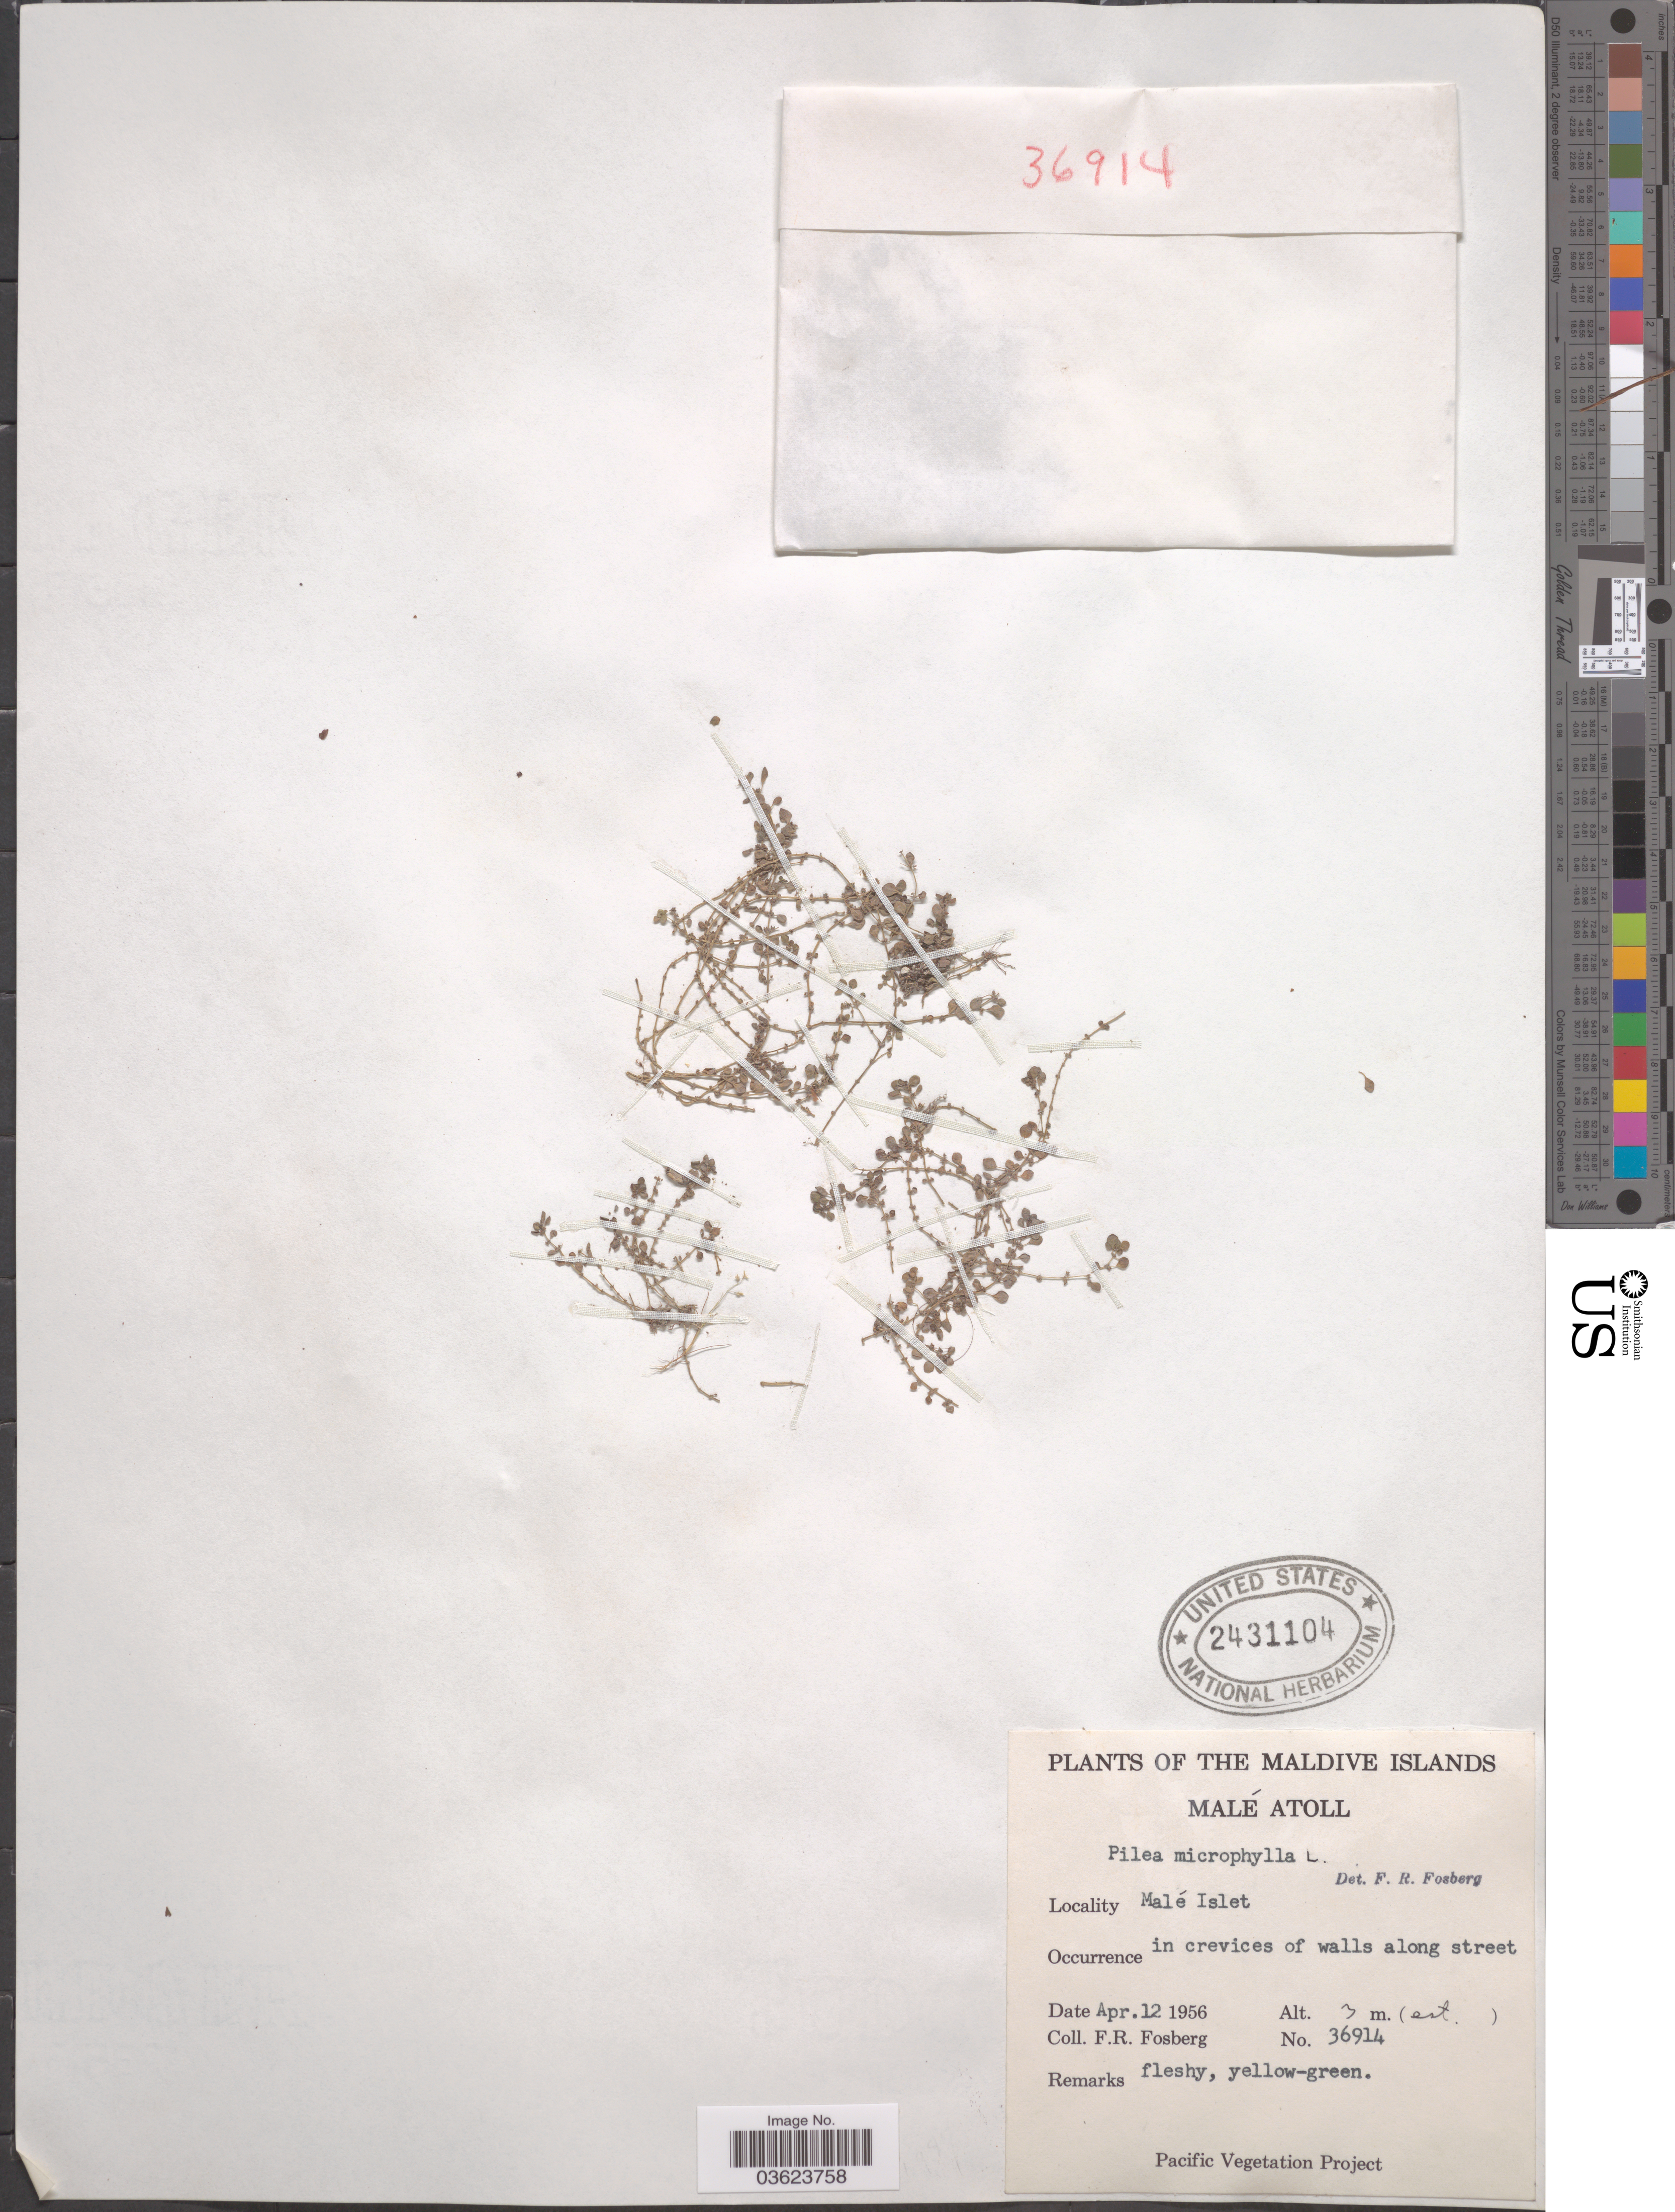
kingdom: Plantae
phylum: Tracheophyta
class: Magnoliopsida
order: Rosales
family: Urticaceae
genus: Pilea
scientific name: Pilea microphylla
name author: (L.) Liebm.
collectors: F. R. Fosberg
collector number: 36914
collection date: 1956-04-12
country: Maldive Islands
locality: Malé Atoll. Malé Islet. In crevices of walls along street.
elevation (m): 3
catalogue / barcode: US 2431104